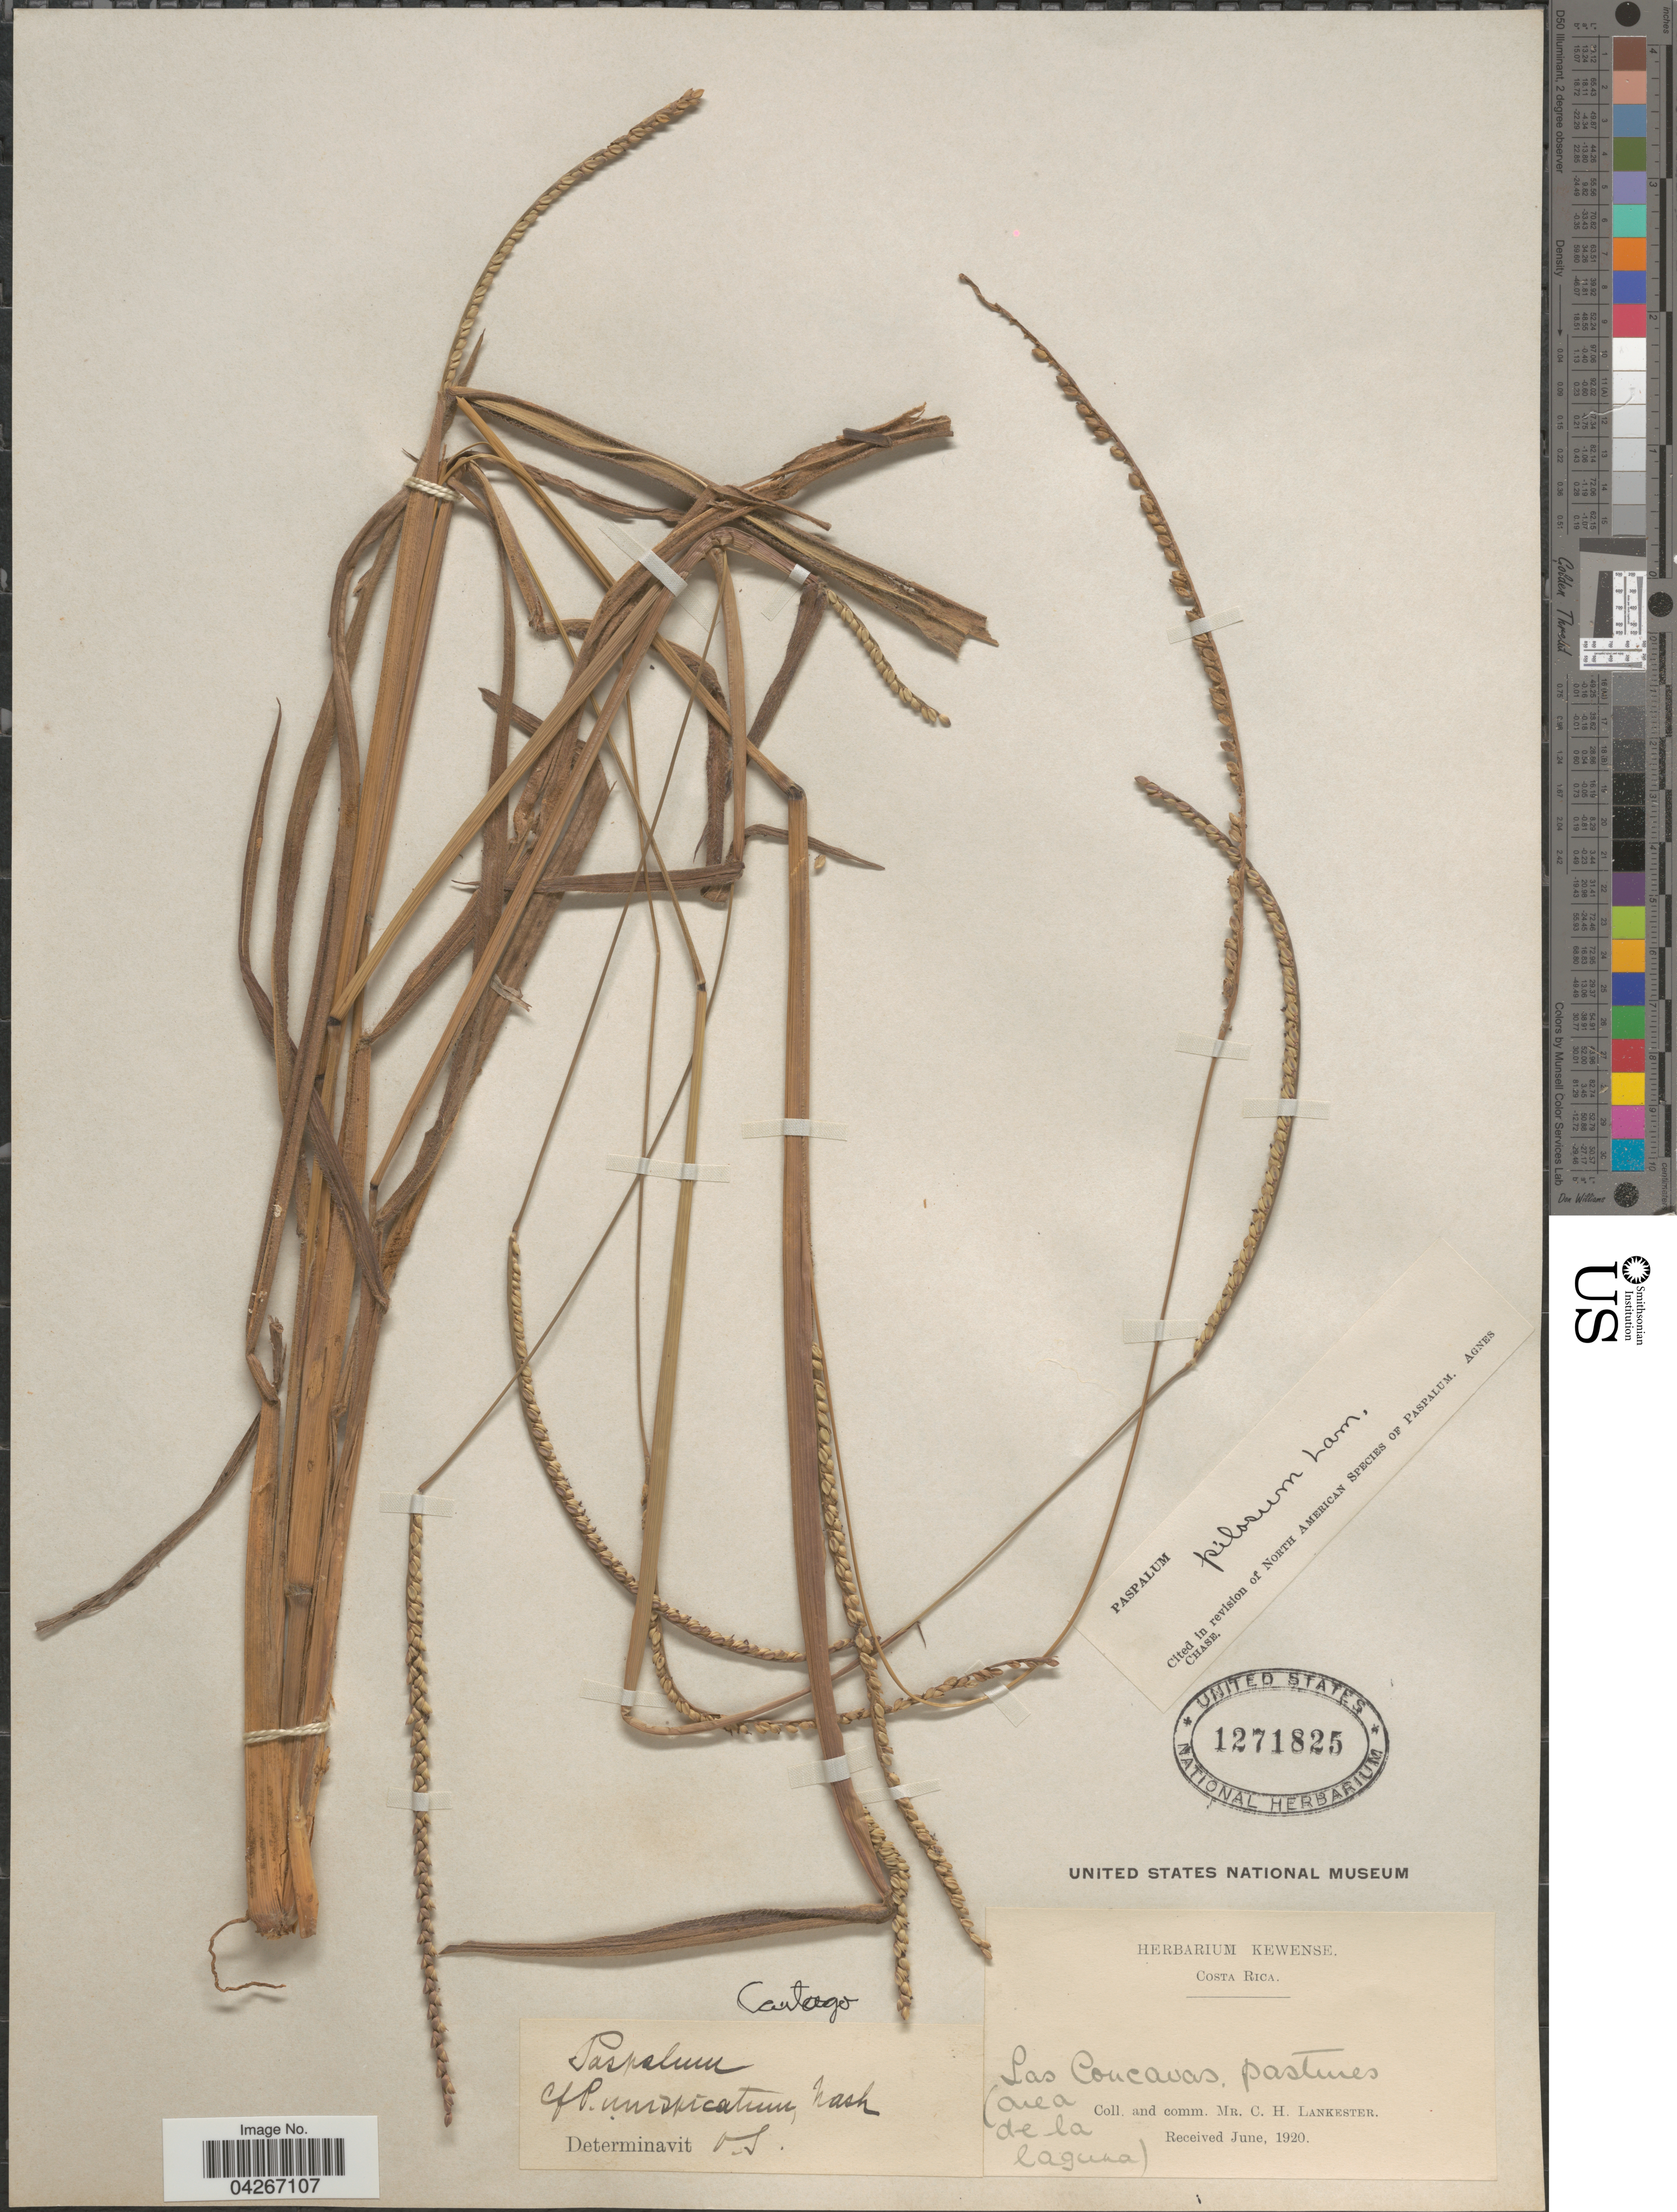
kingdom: Plantae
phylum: Tracheophyta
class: Liliopsida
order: Poales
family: Poaceae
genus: Paspalum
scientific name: Paspalum pilosum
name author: Lam.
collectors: C. H. Lankester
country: Costa Rica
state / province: Cartago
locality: Las Concavas, pastures. (area de la laguna).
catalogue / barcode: US 1271825